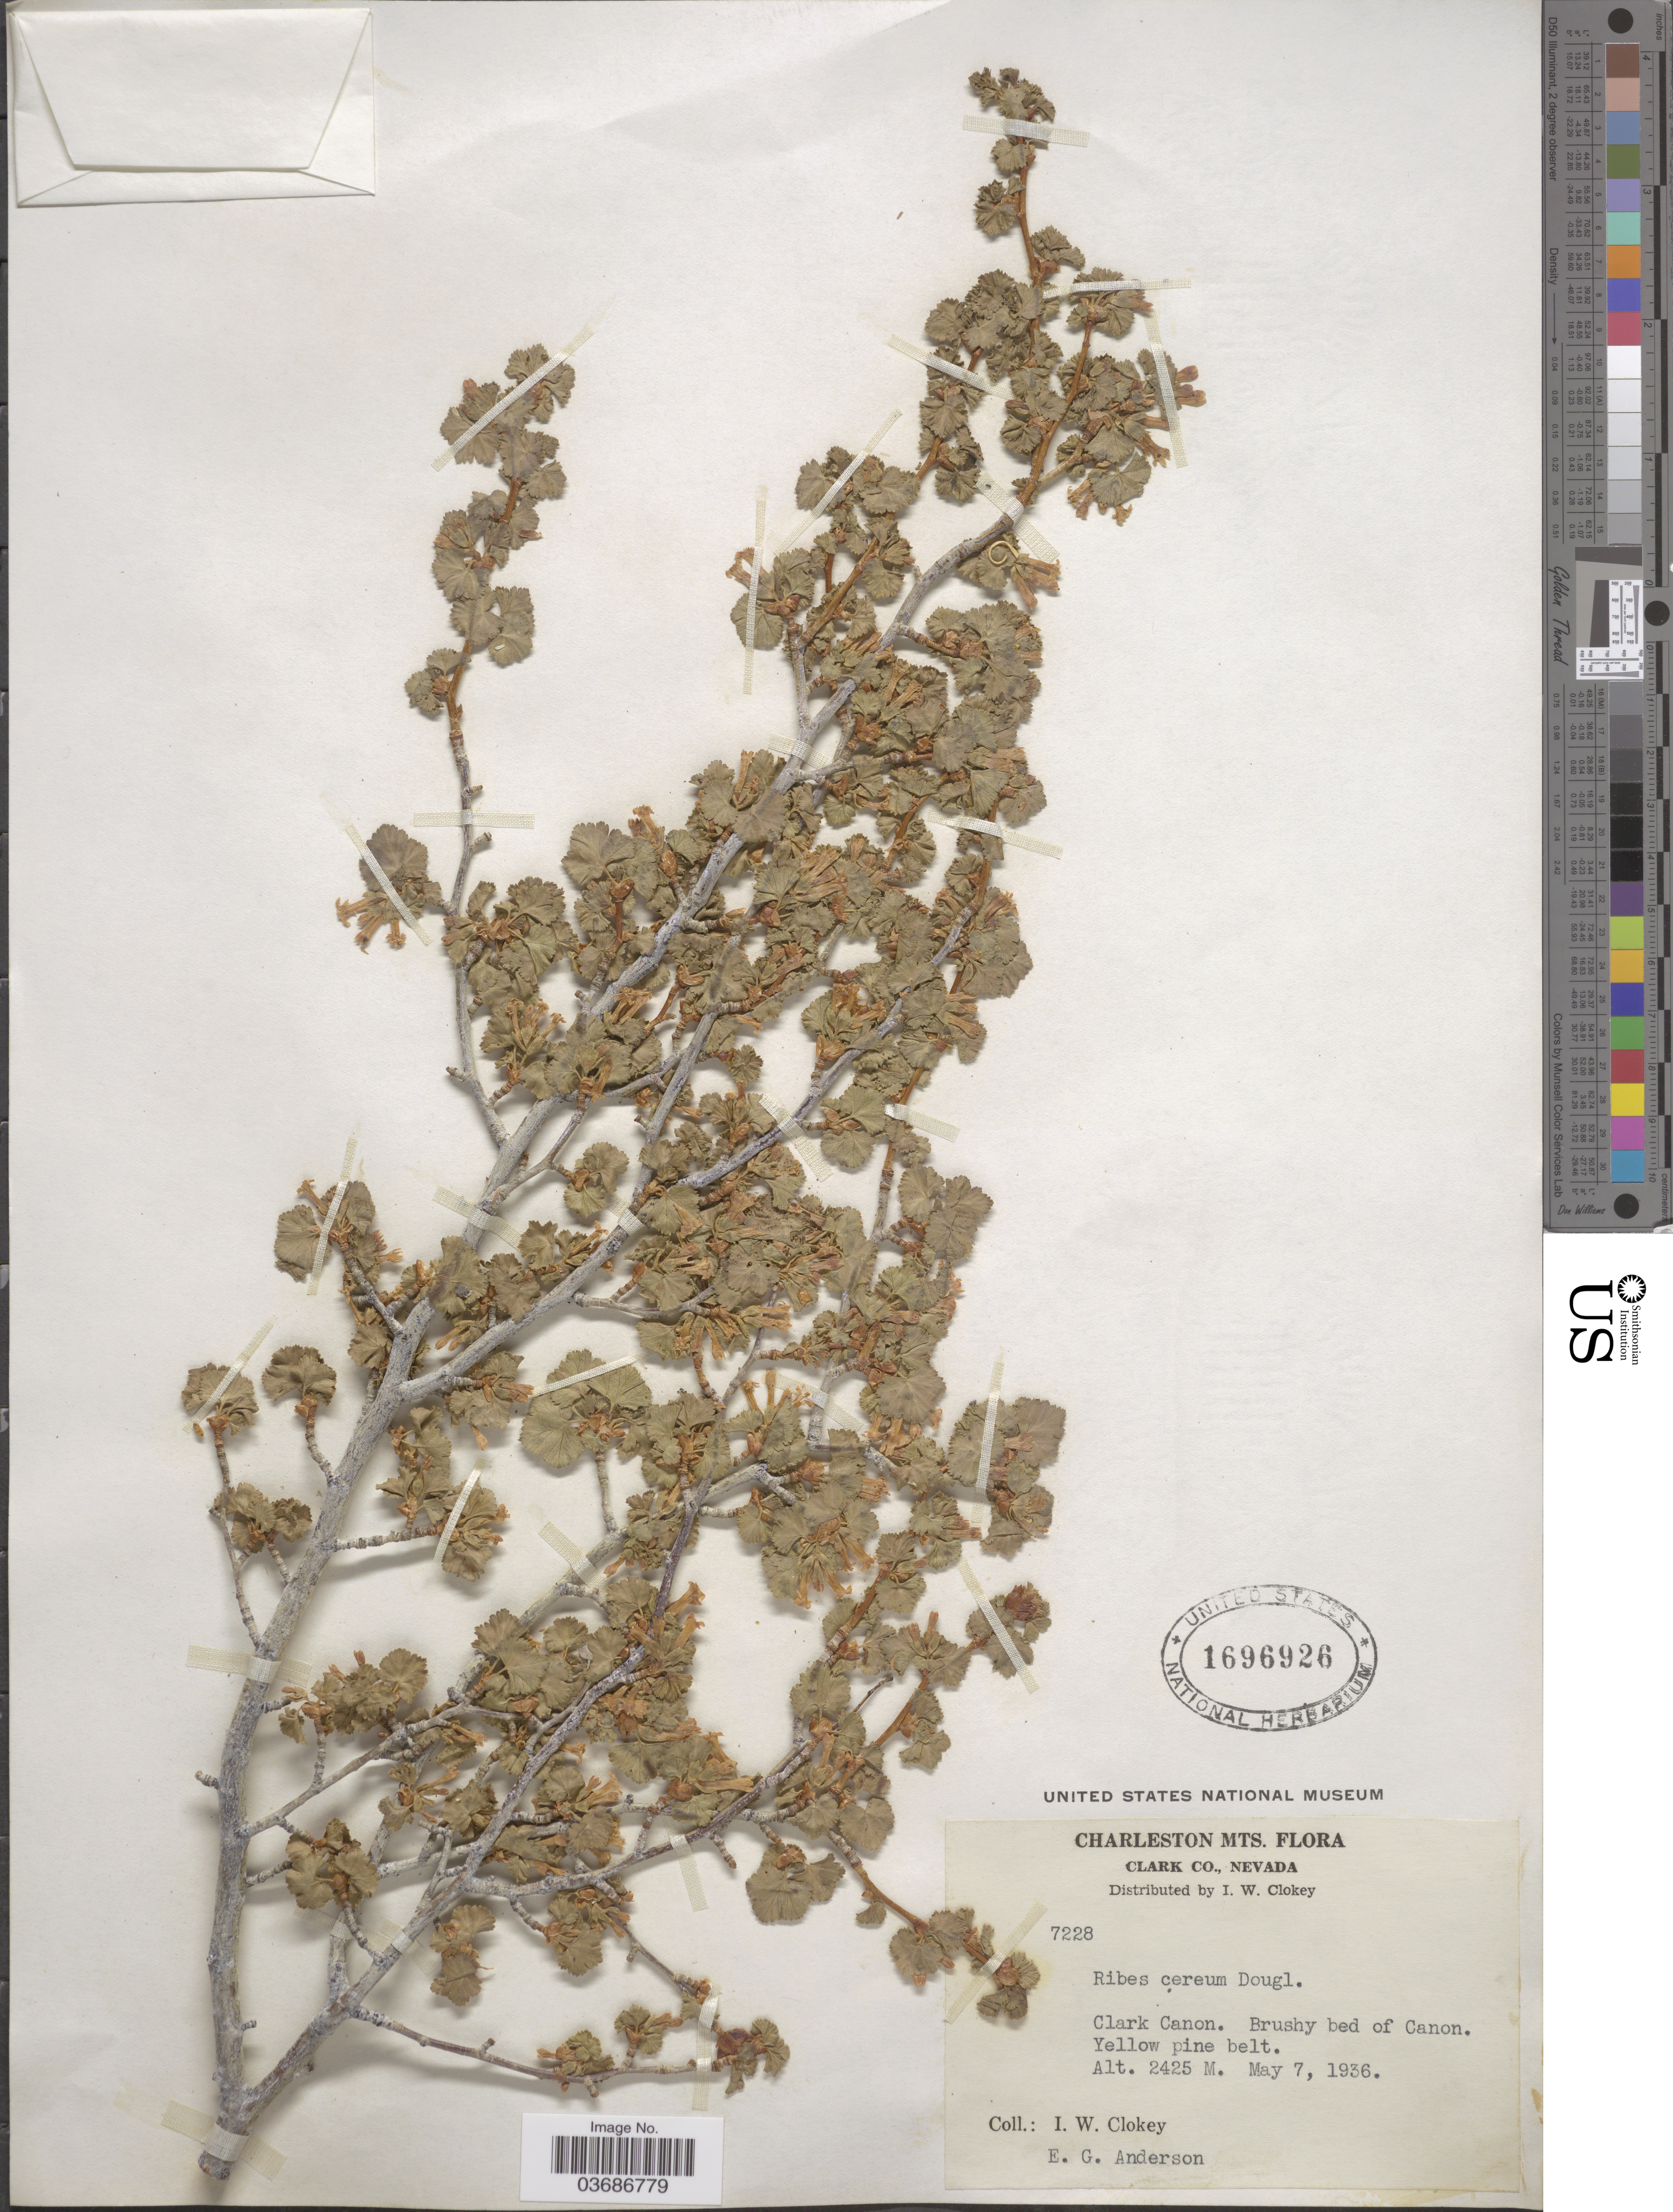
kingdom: Plantae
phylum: Tracheophyta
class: Magnoliopsida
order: Saxifragales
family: Grossulariaceae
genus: Ribes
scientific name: Ribes cereum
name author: Douglas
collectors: I. W. Clokey & E. G. Anderson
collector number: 7228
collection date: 1936-05-07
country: United States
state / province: Nevada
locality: Charleston Mts. Clark Co. Clark Canon. Brushy bed of Canon. Yellow pine belt.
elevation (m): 2425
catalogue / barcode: US 1696926